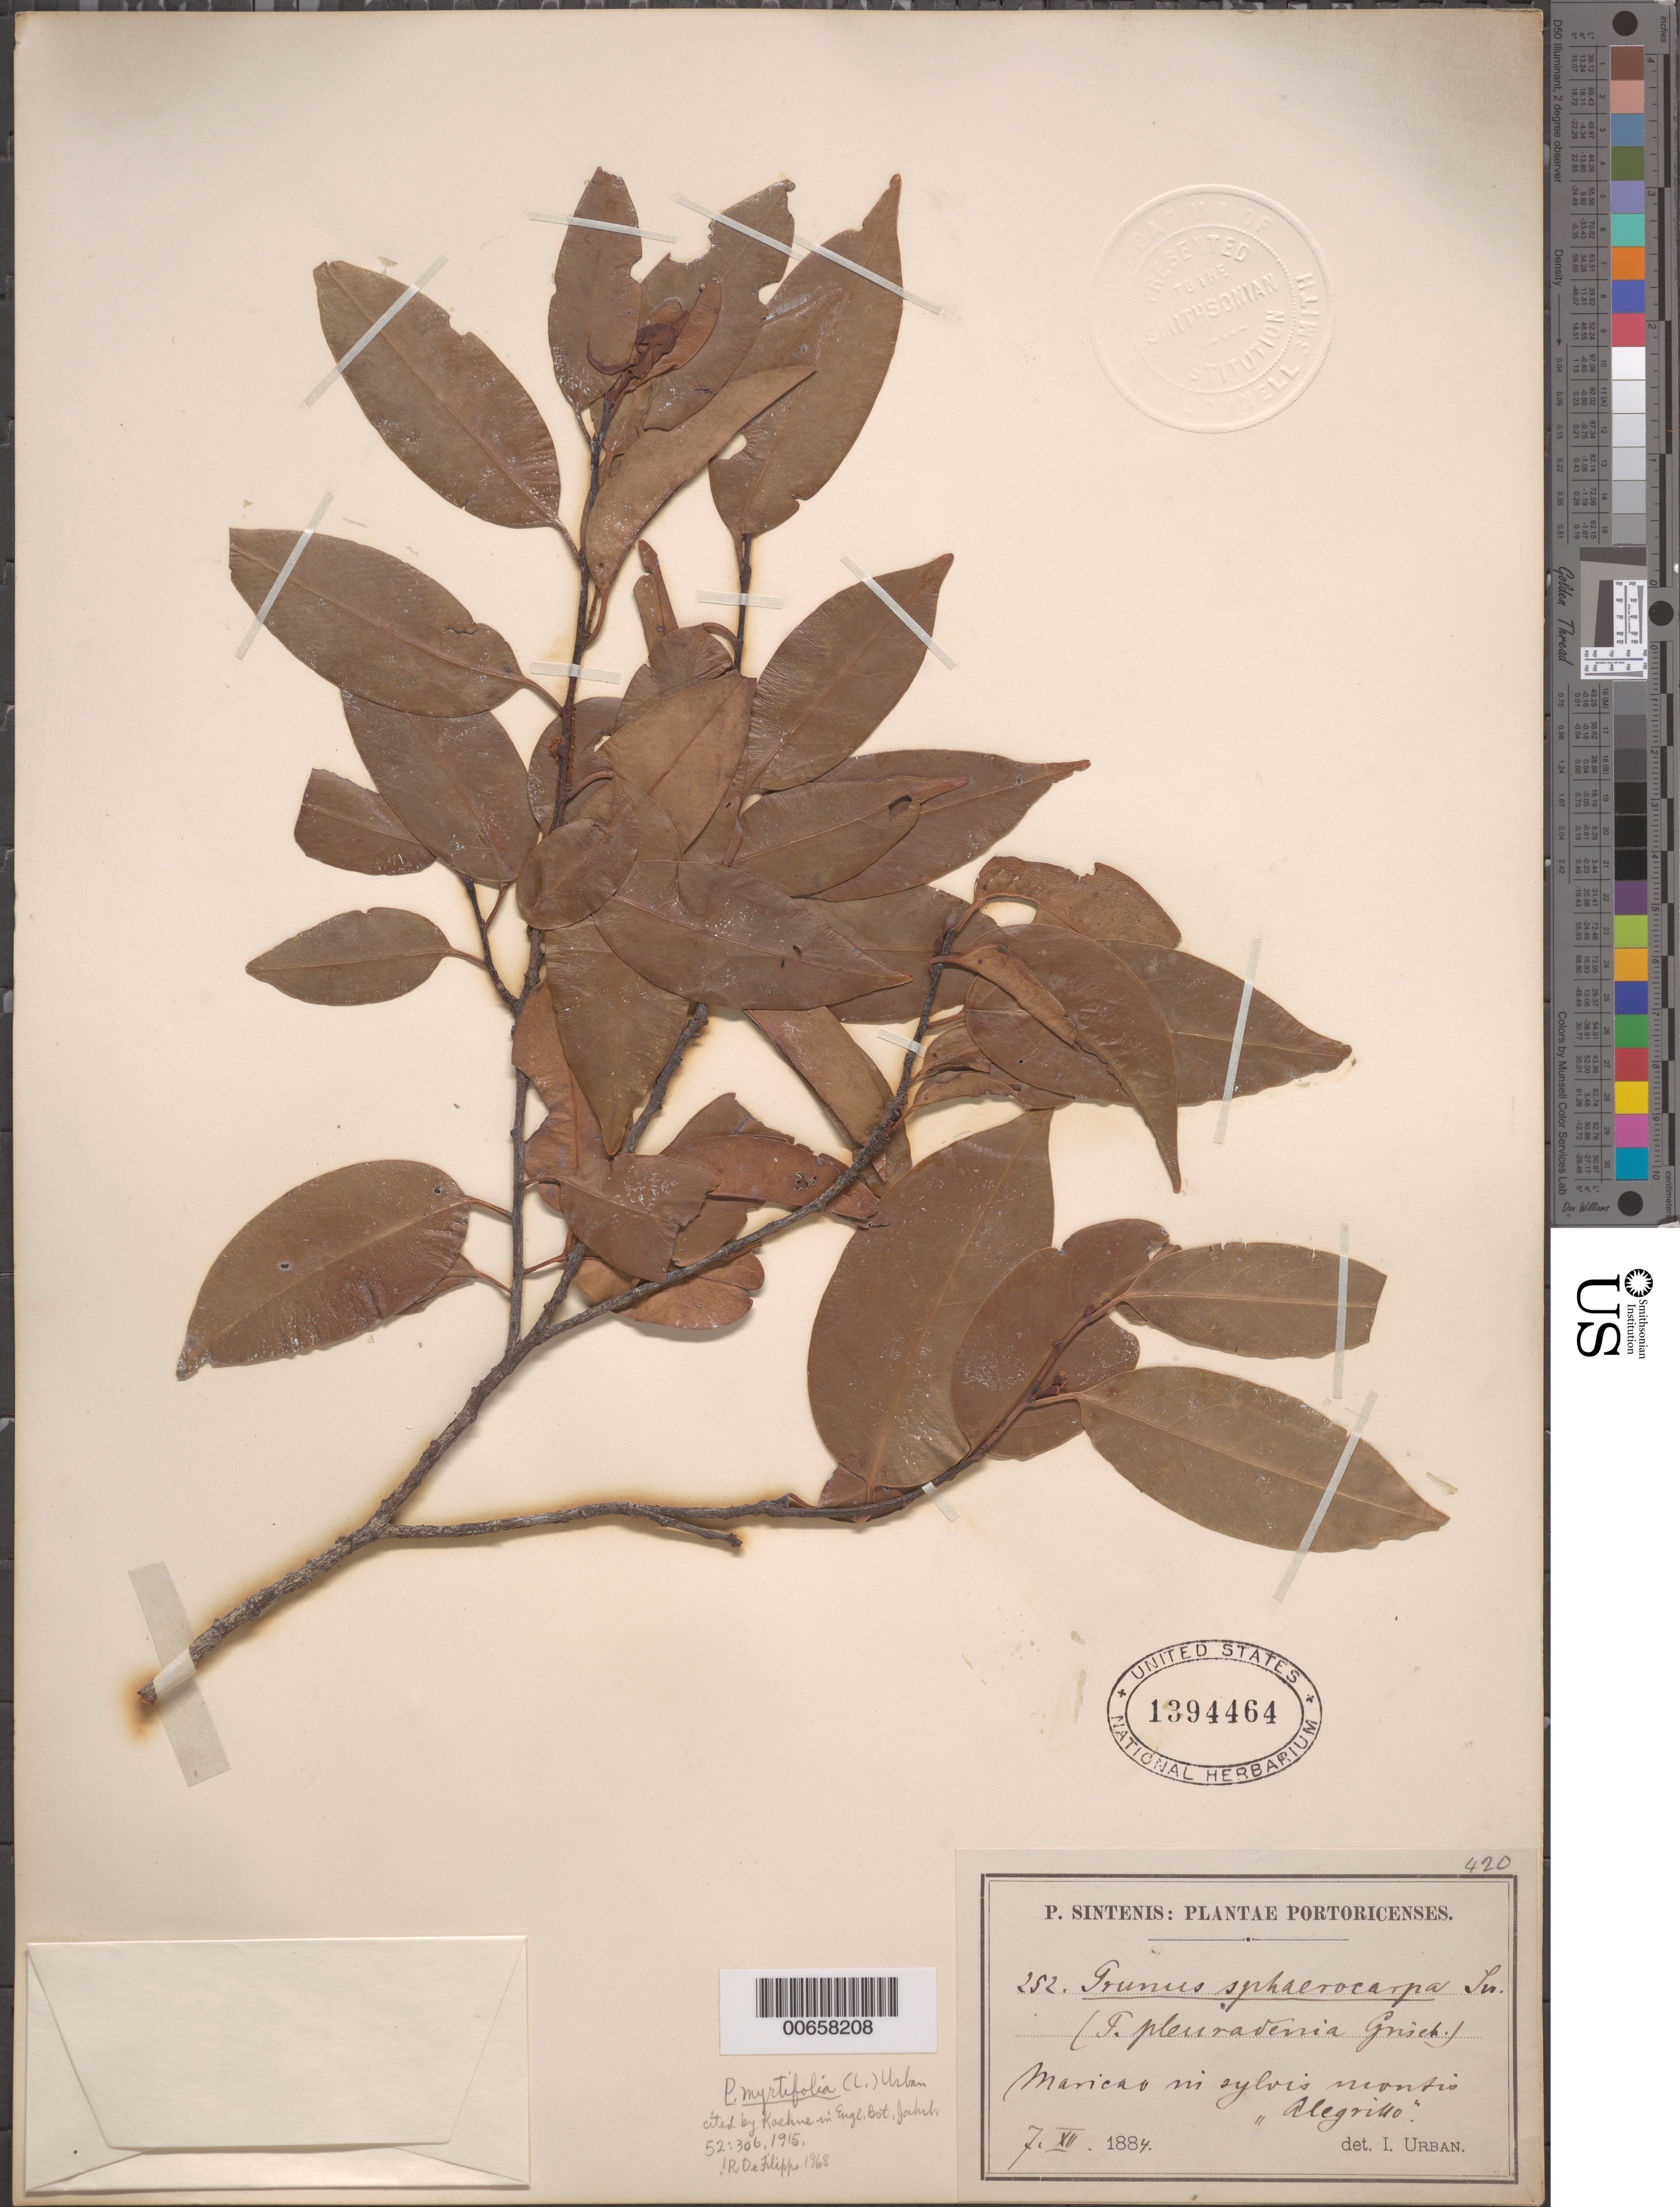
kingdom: Plantae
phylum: Tracheophyta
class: Magnoliopsida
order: Rosales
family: Rosaceae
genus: Prunus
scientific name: Prunus myrtifolia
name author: (L.) Urb.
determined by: de Filipps, R.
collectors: P. Sintenis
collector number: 252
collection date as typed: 07 Dec 1884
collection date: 1884-12-07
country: Puerto Rico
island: Greater Antilles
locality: Maricao in sylvis montis Alegrillo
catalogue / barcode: US 1394464